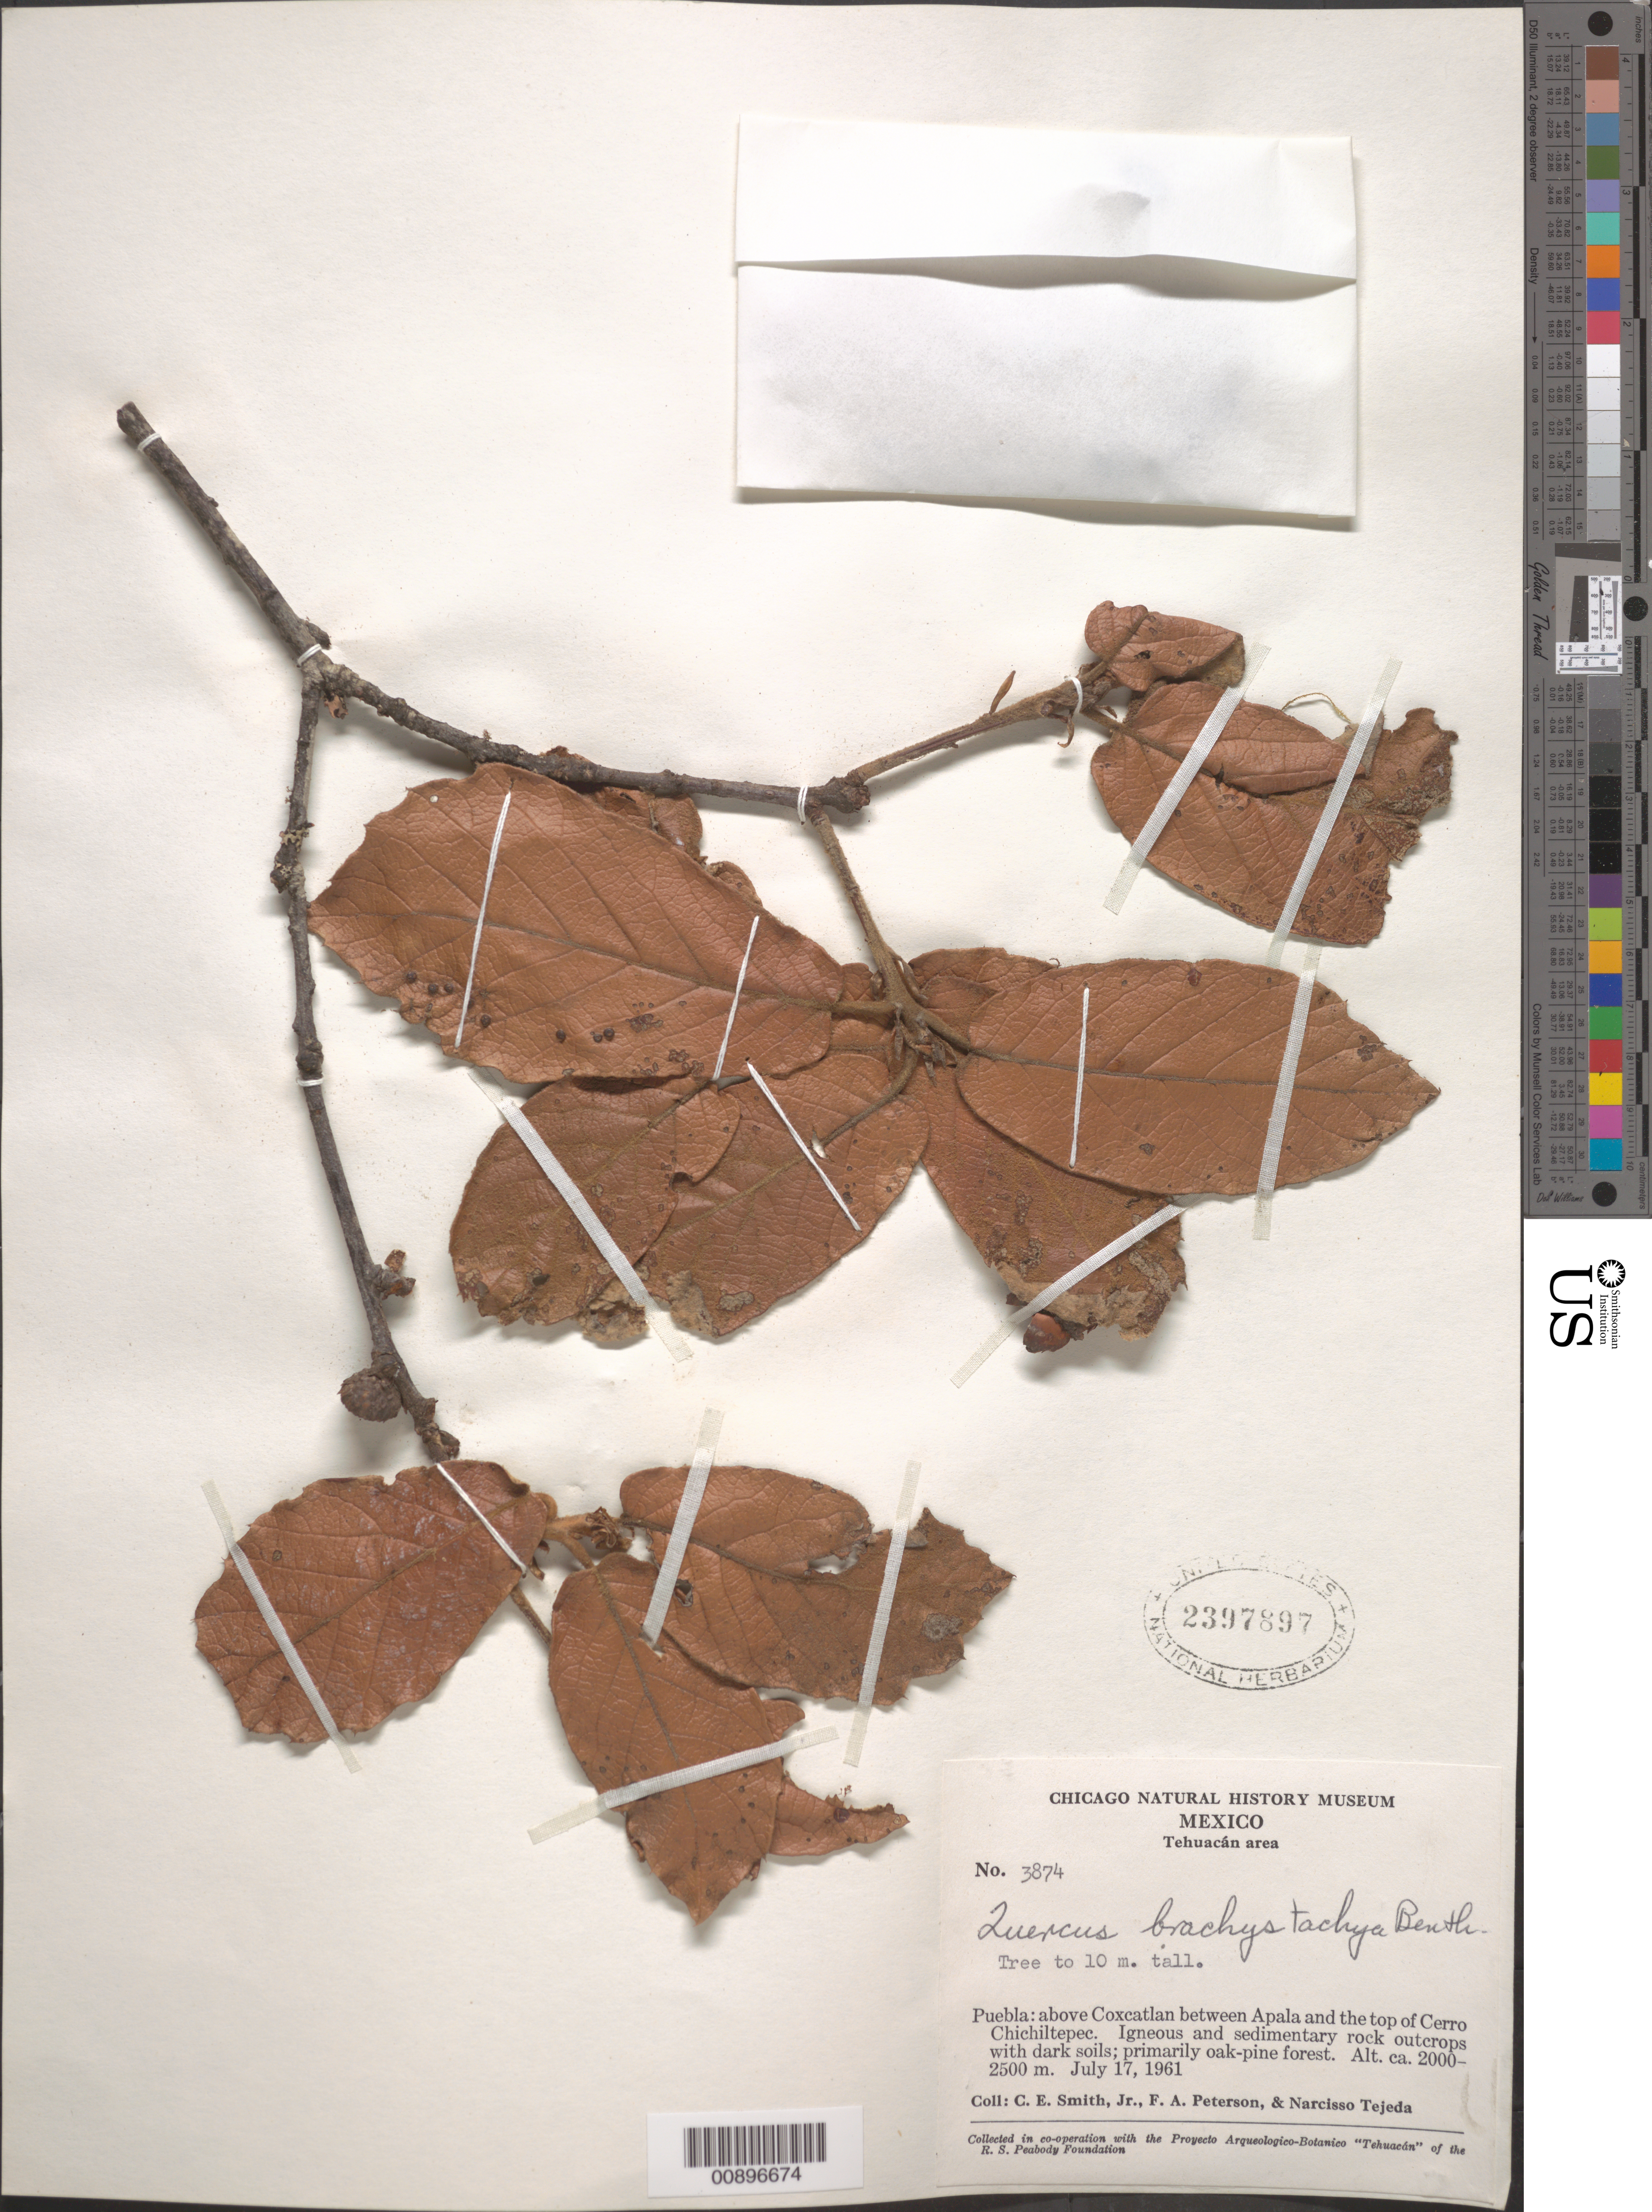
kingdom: Plantae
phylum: Tracheophyta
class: Magnoliopsida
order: Fagales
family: Fagaceae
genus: Quercus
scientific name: Quercus brachystachys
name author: Benth.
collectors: C. E. Smith Jr., F. A. Peterson & N. Tejeda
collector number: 3874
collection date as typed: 17 Jul 1961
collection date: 1961-07-17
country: Mexico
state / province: Puebla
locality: Puebla: above Coxcatlan between Apala and the top of Cerro Chichiltepec.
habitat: Igneous and sedimentary rock outcrops with dark soils; primarily oak-pine forest.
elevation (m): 2500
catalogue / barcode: US 2397897